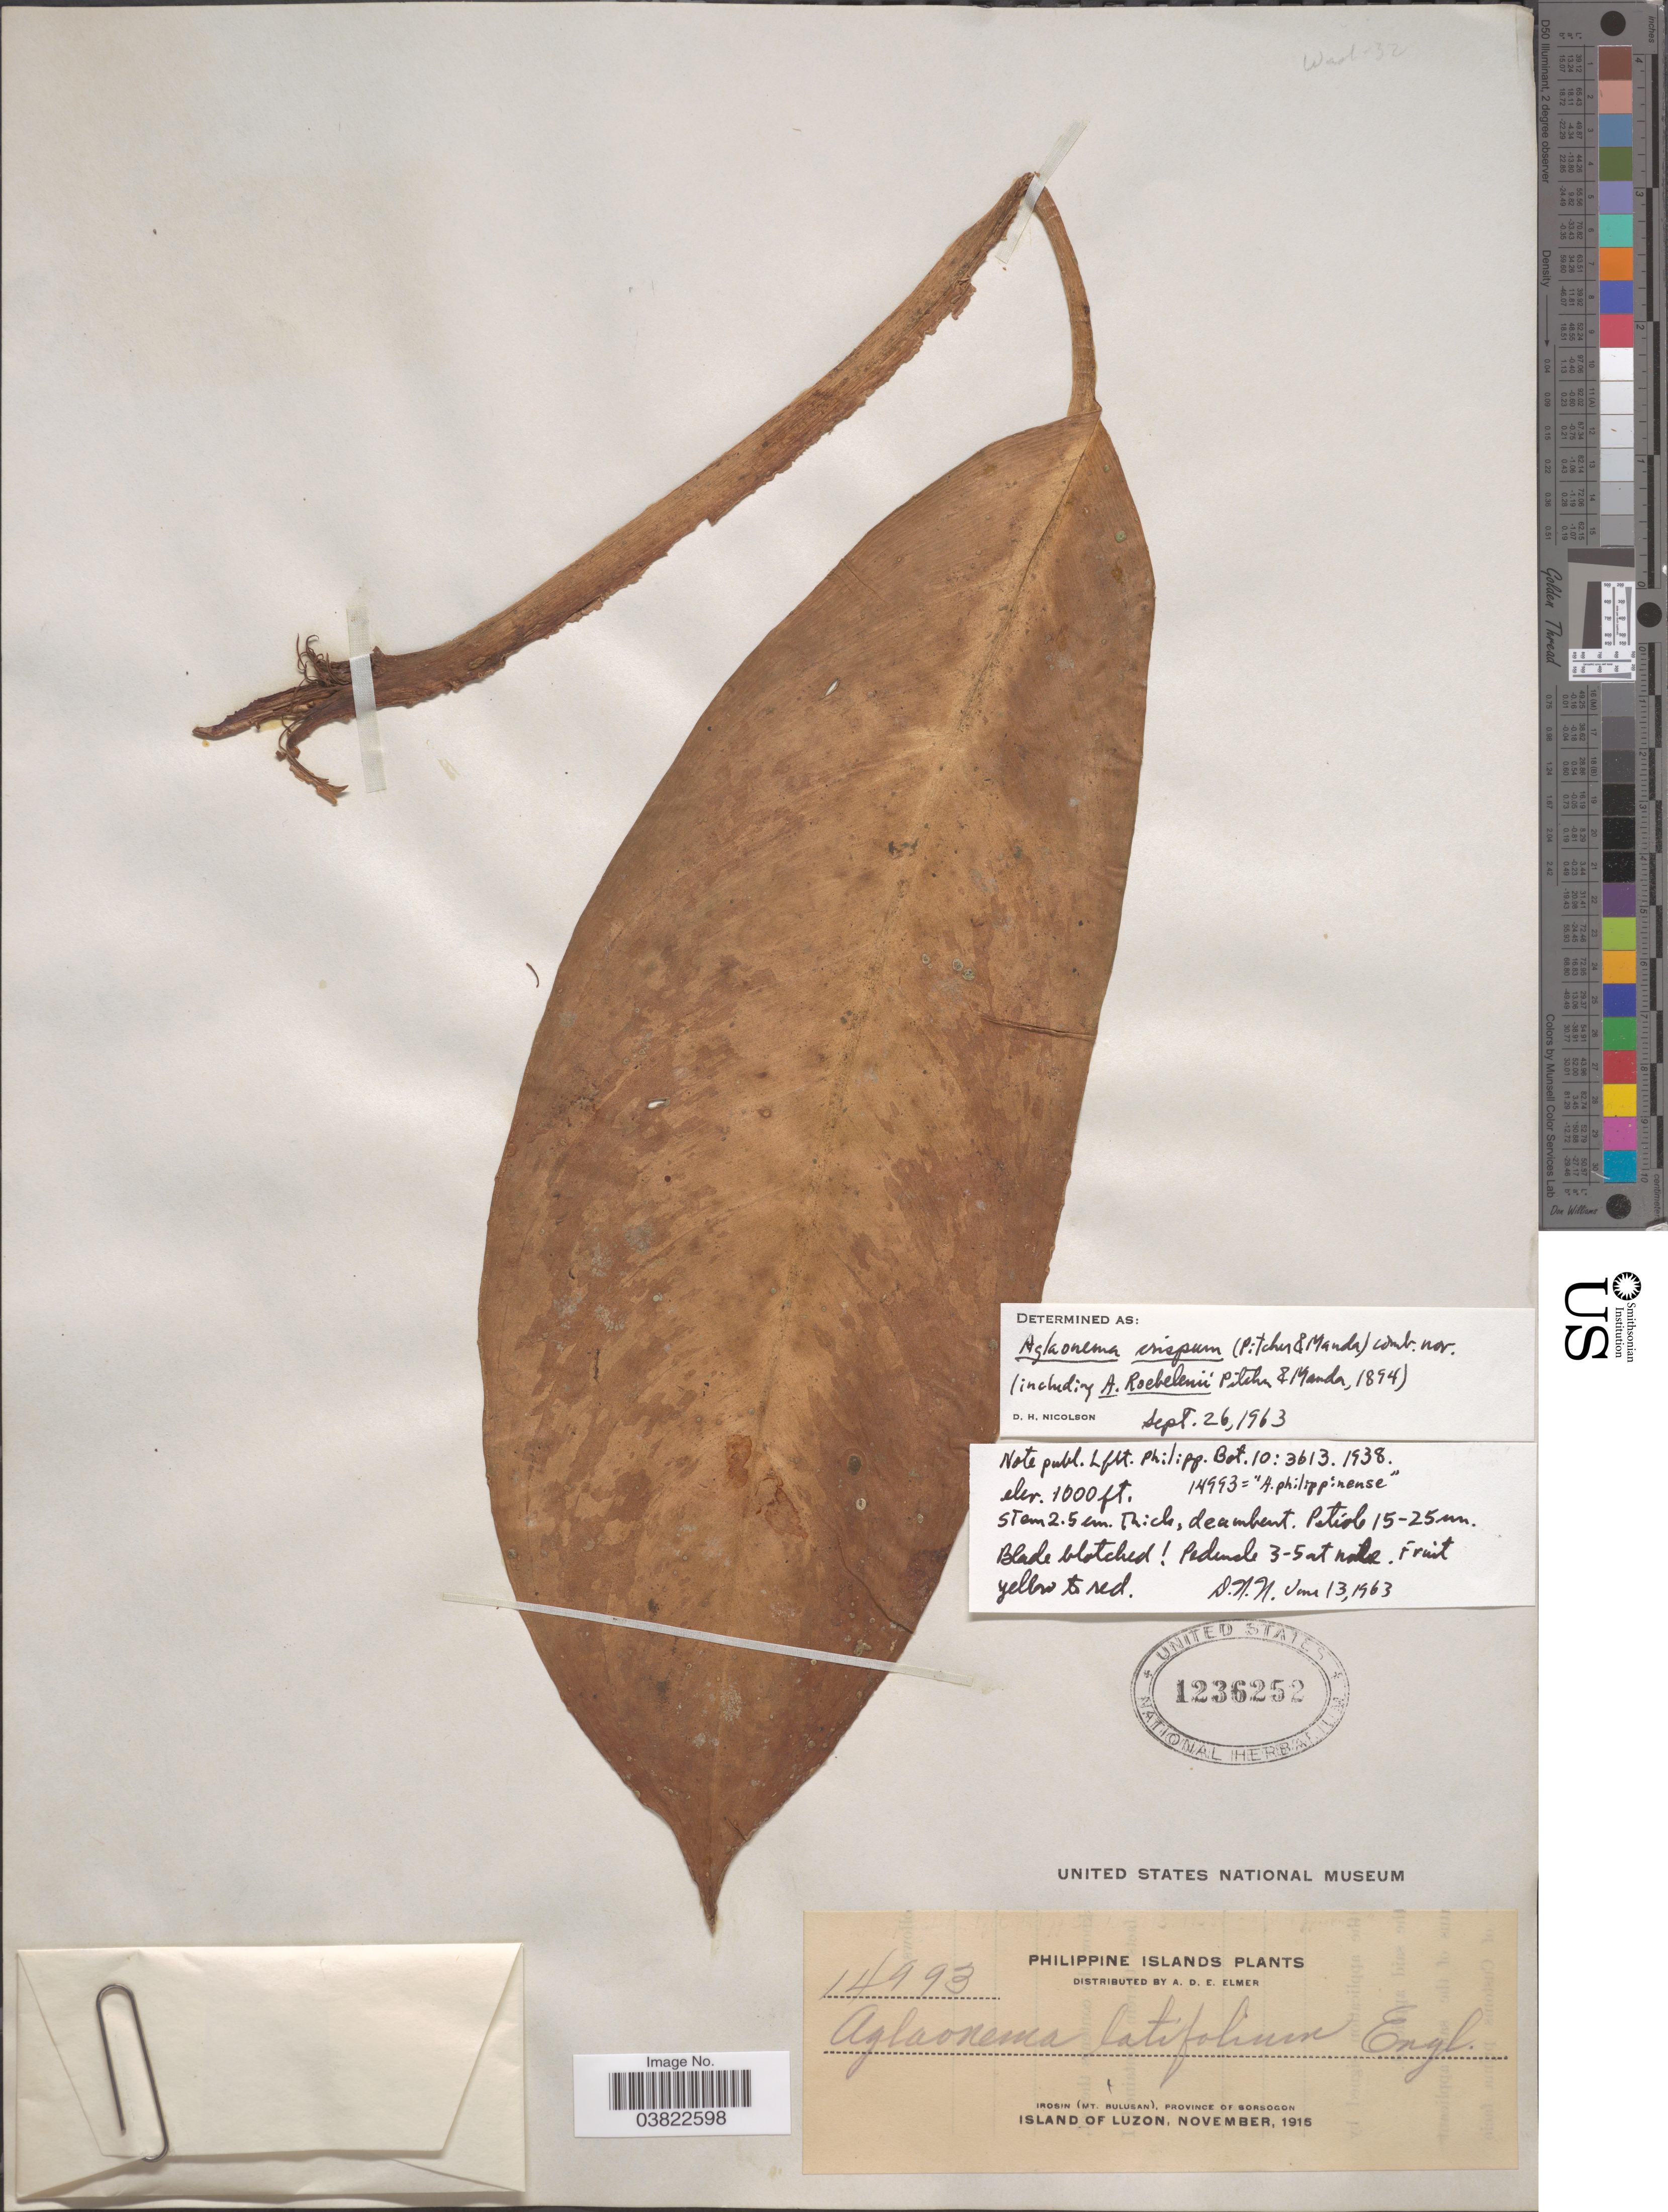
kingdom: Plantae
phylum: Tracheophyta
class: Liliopsida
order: Alismatales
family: Araceae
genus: Aglaonema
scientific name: Aglaonema crispum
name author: (Pitcher & Manda) Nicolson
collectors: A. D. E. Elmer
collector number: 14993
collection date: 1915-11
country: Philippines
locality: Irosin (Mt. Bulusan), Province of Sorsogon. Island of Luzon.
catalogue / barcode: US 1236252